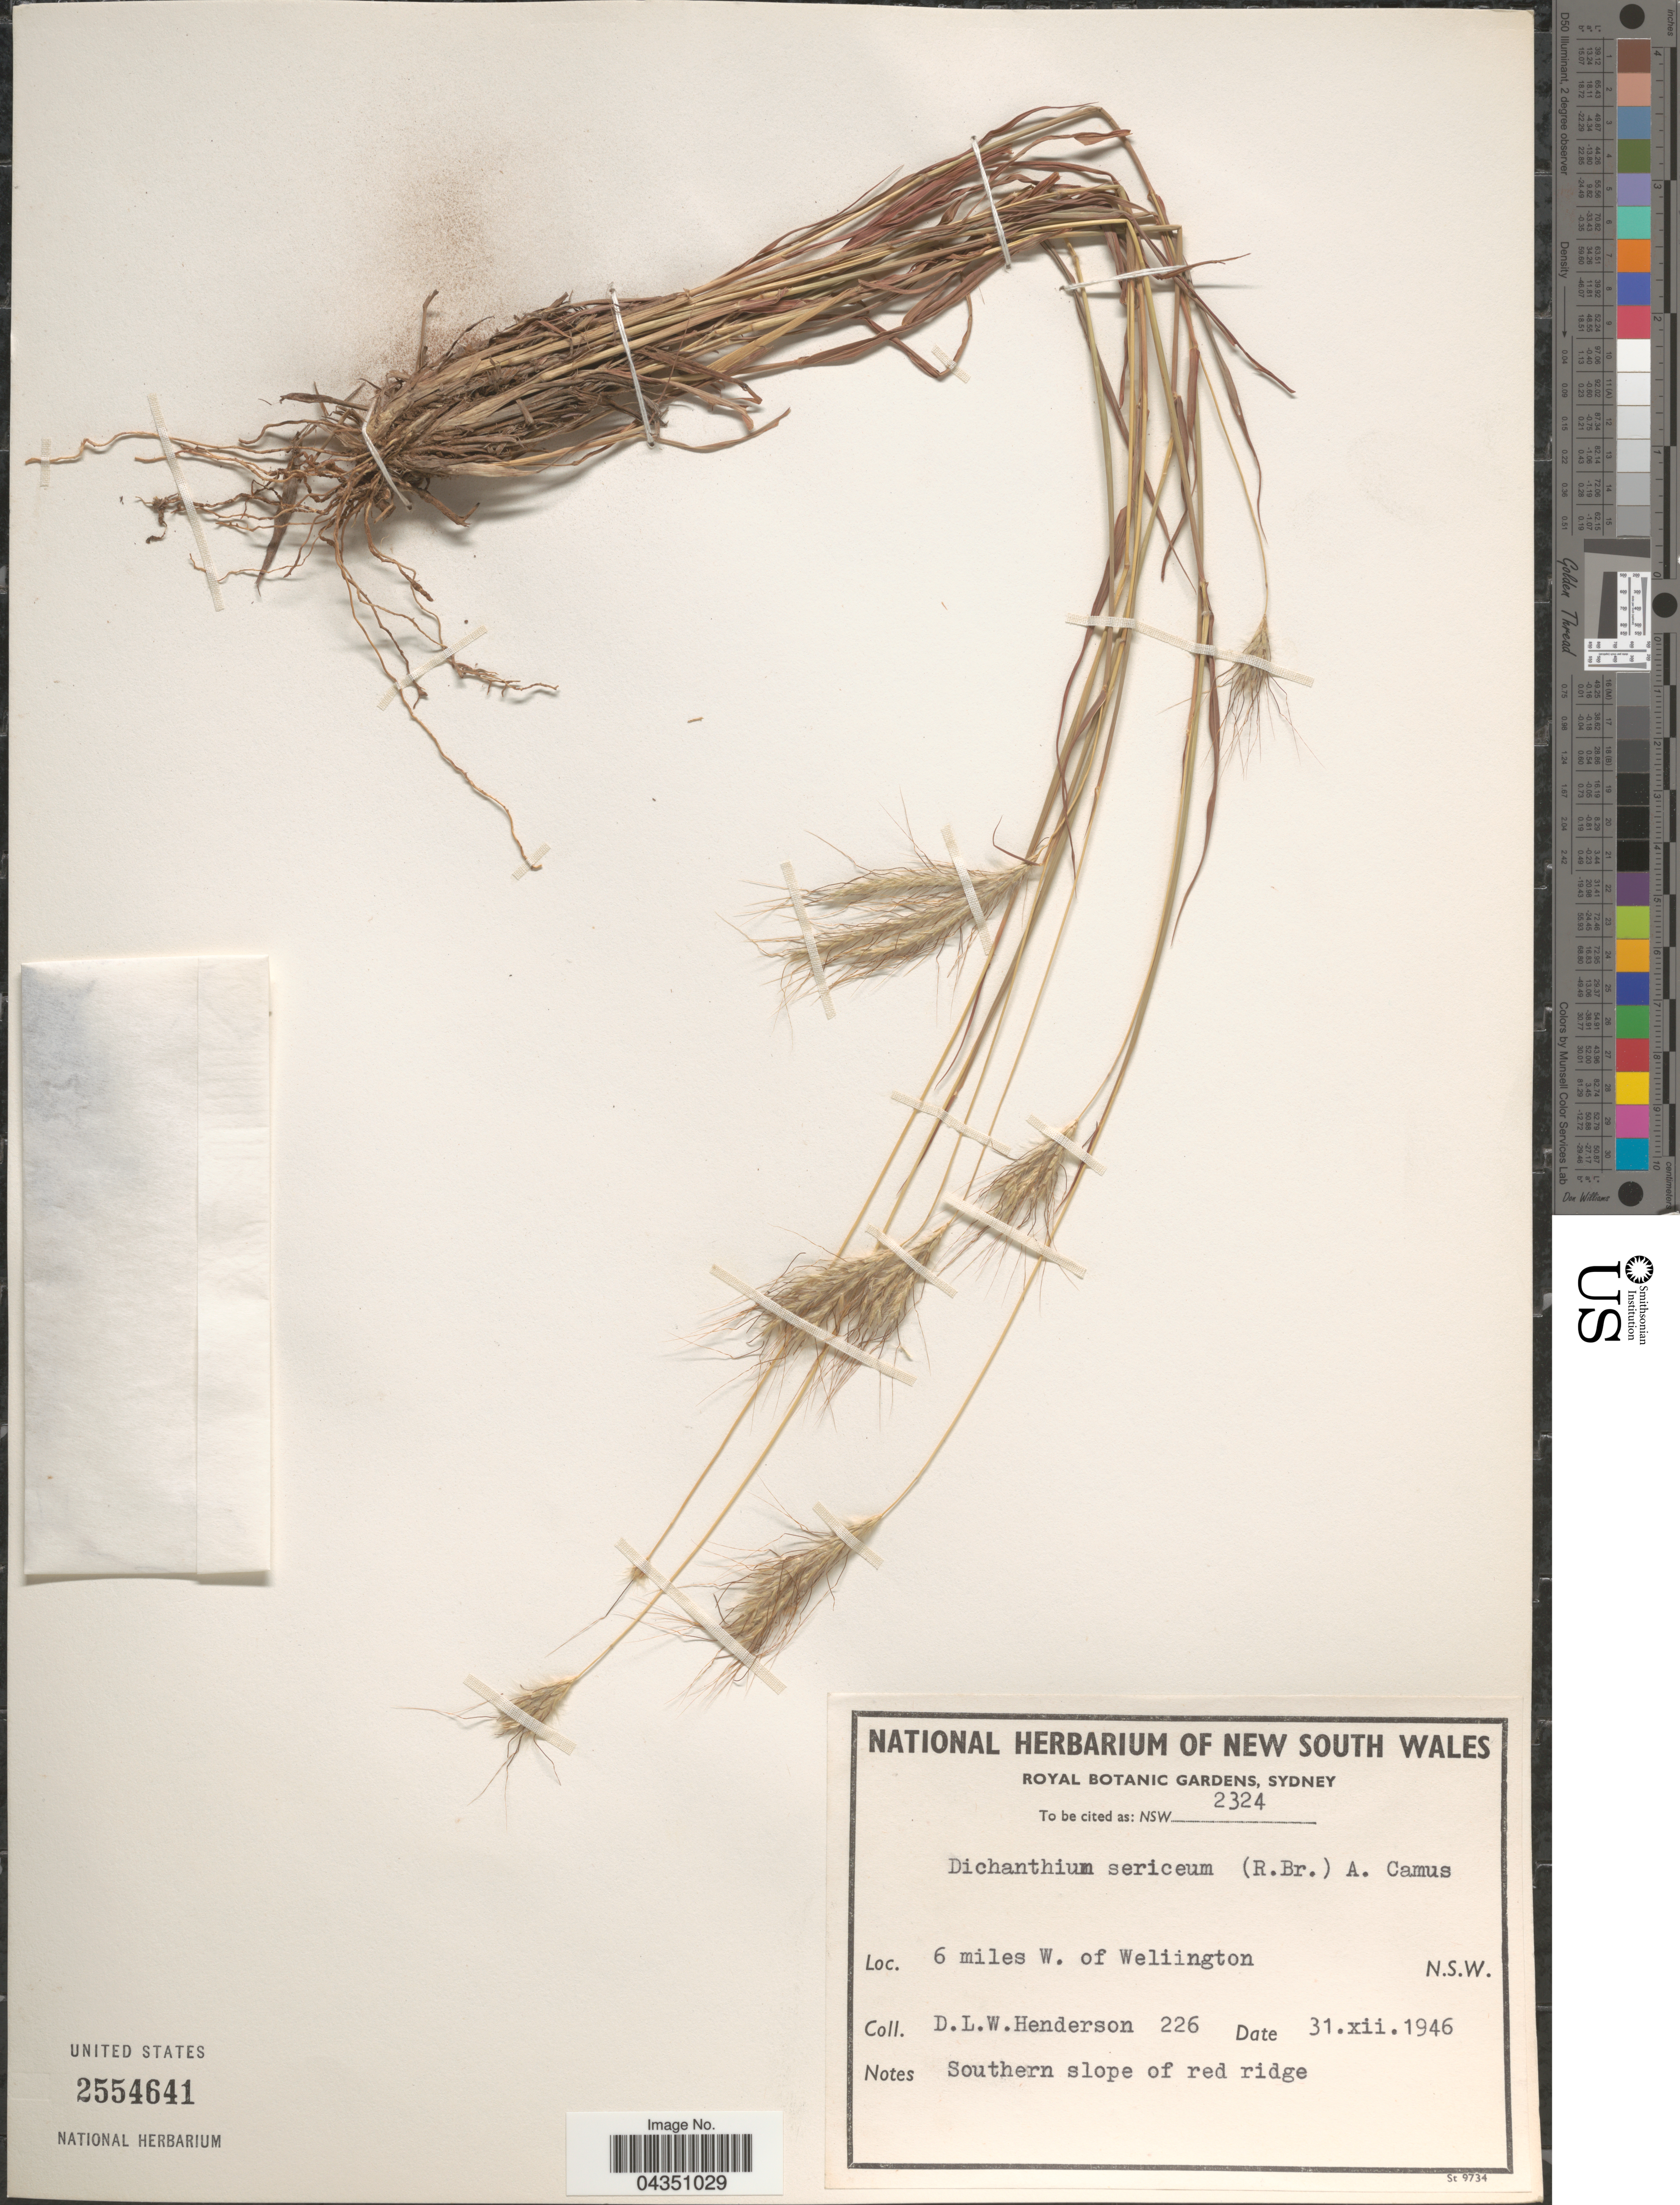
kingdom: Plantae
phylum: Tracheophyta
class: Liliopsida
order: Poales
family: Poaceae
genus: Dichanthium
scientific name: Dichanthium sericeum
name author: (R. Br.) A. Camus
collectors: D. Henderson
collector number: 226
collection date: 1946-12-31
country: Australia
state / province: New South Wales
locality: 6 miles W. of Wellington. Southern slope of red ridge.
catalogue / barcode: US 2554641